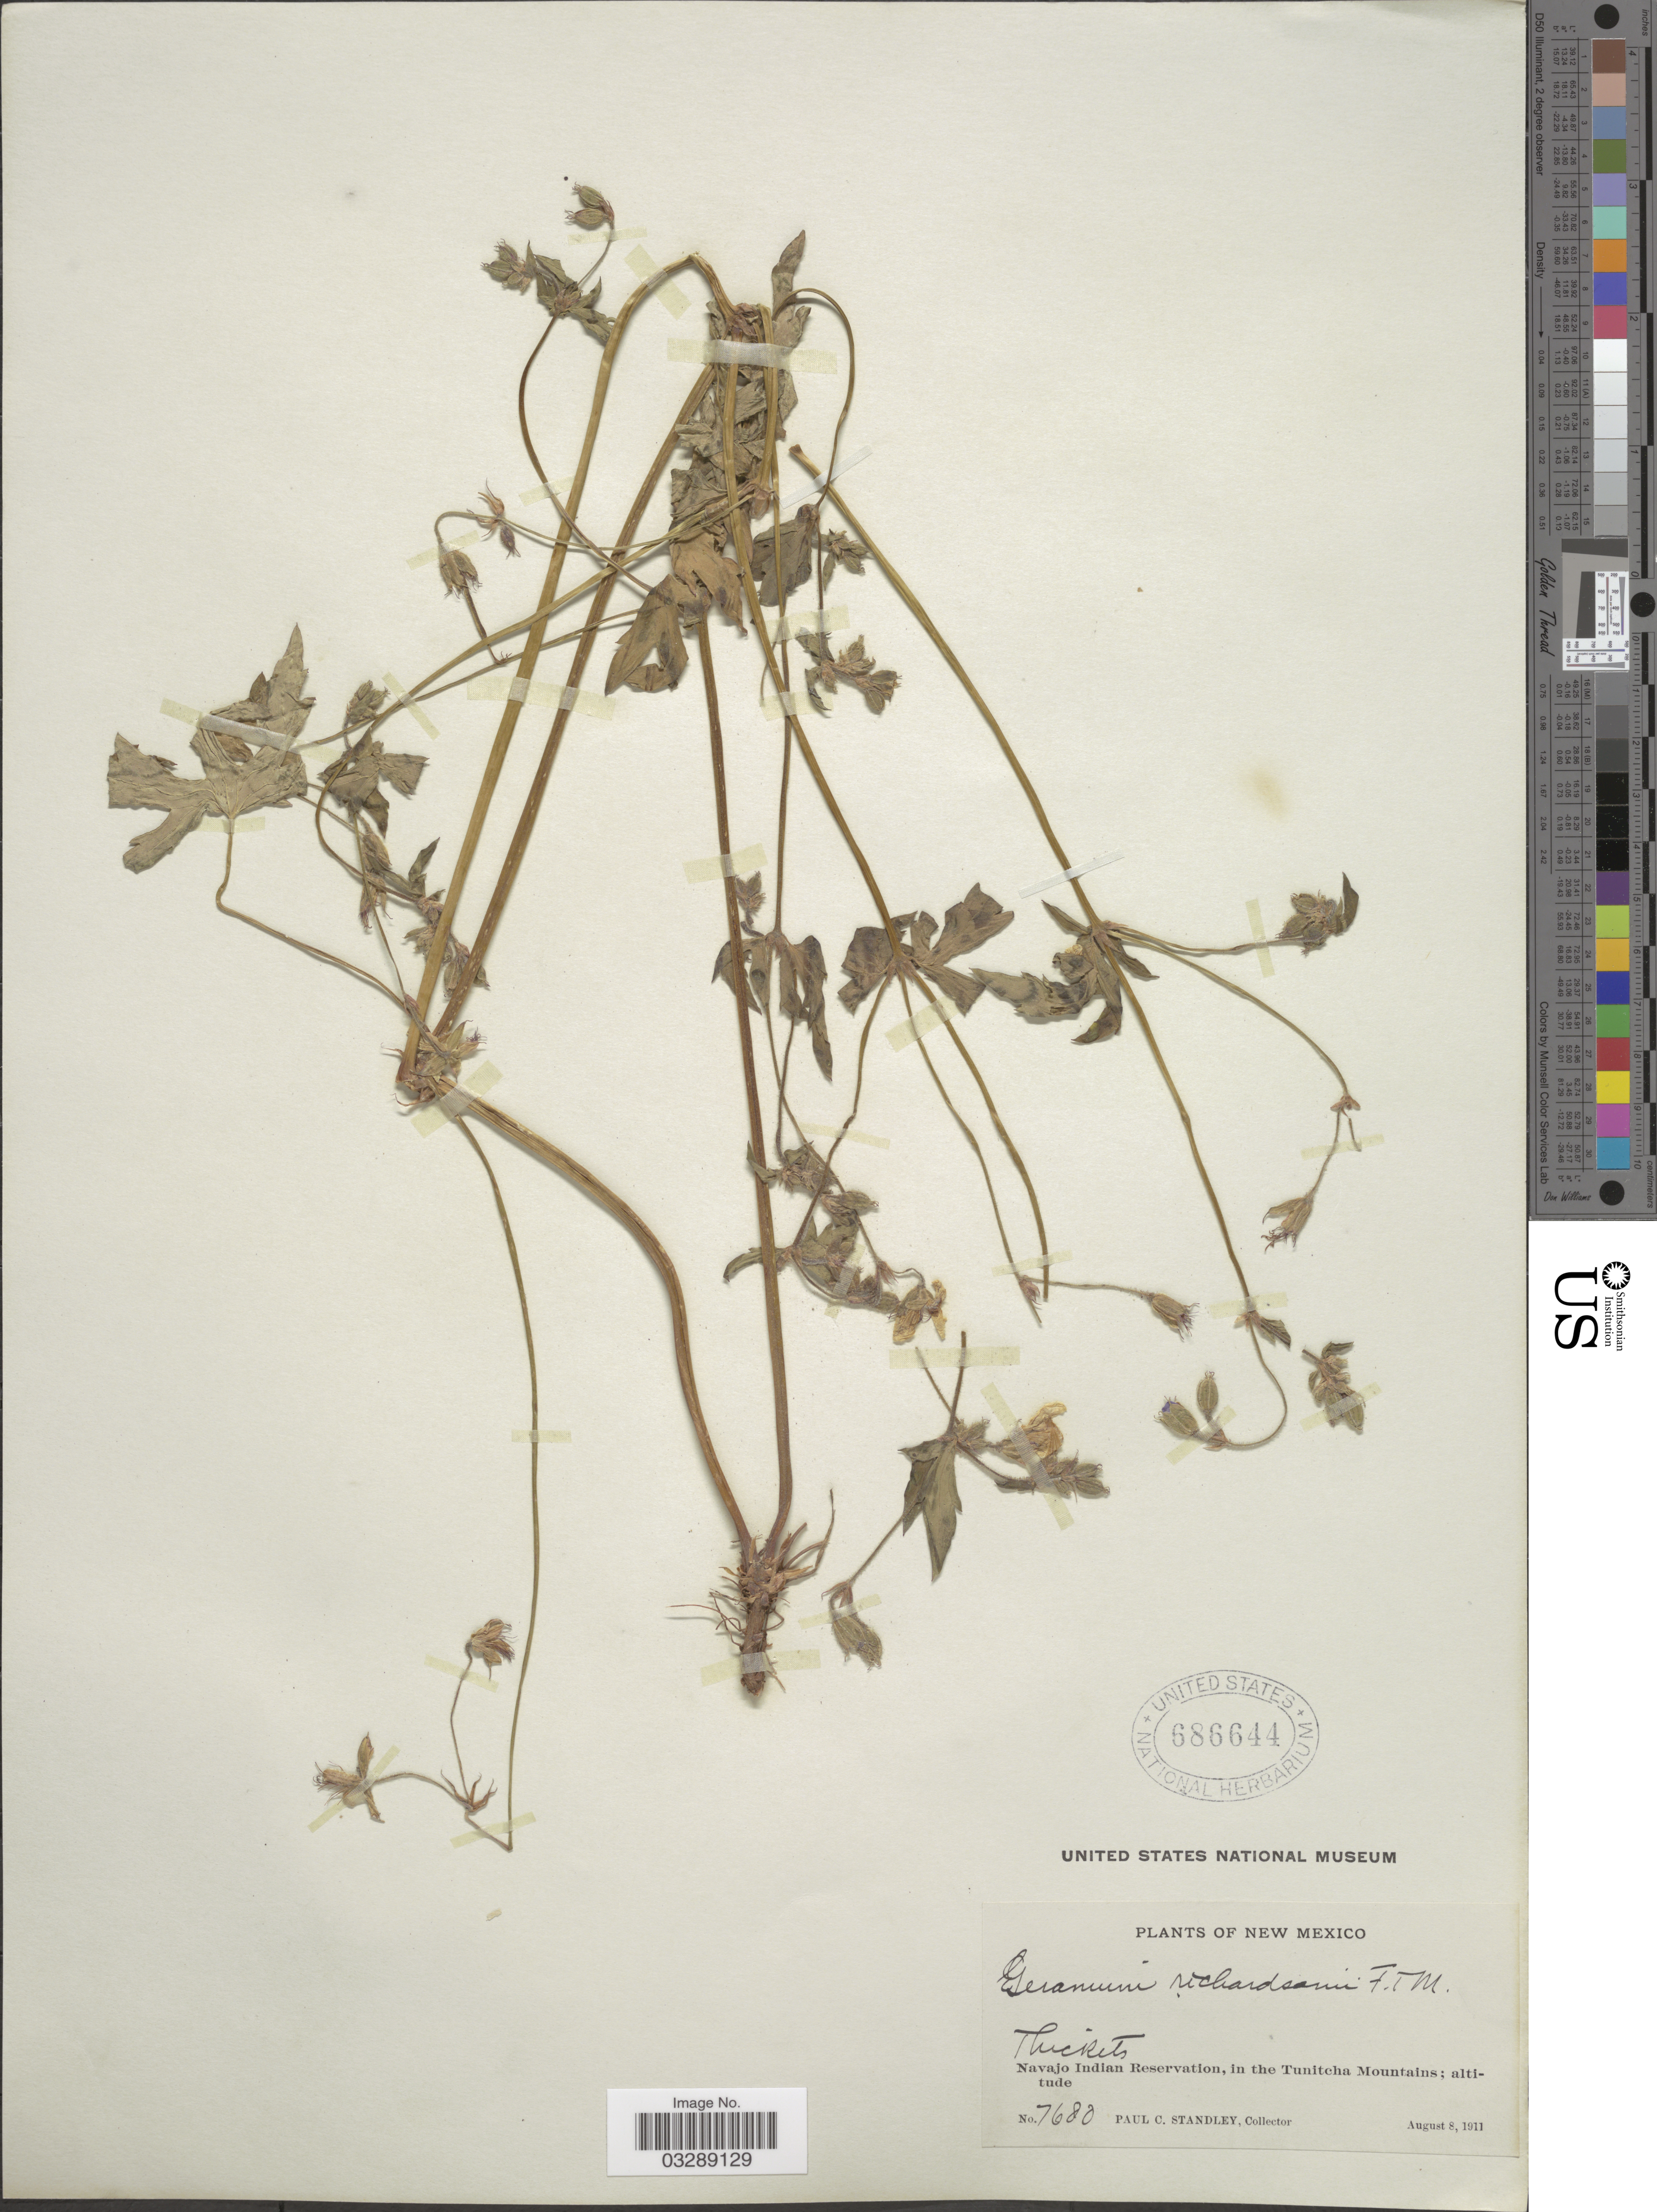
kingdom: Plantae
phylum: Tracheophyta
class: Magnoliopsida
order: Geraniales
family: Geraniaceae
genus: Geranium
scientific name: Geranium richardsonii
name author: Fisch. & Trautv.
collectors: P. C. Standley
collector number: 7680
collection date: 1911-08-08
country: United States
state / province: New Mexico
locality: Navajo Indian Reservation, in the Tunitcha Mountains.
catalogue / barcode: US 686644